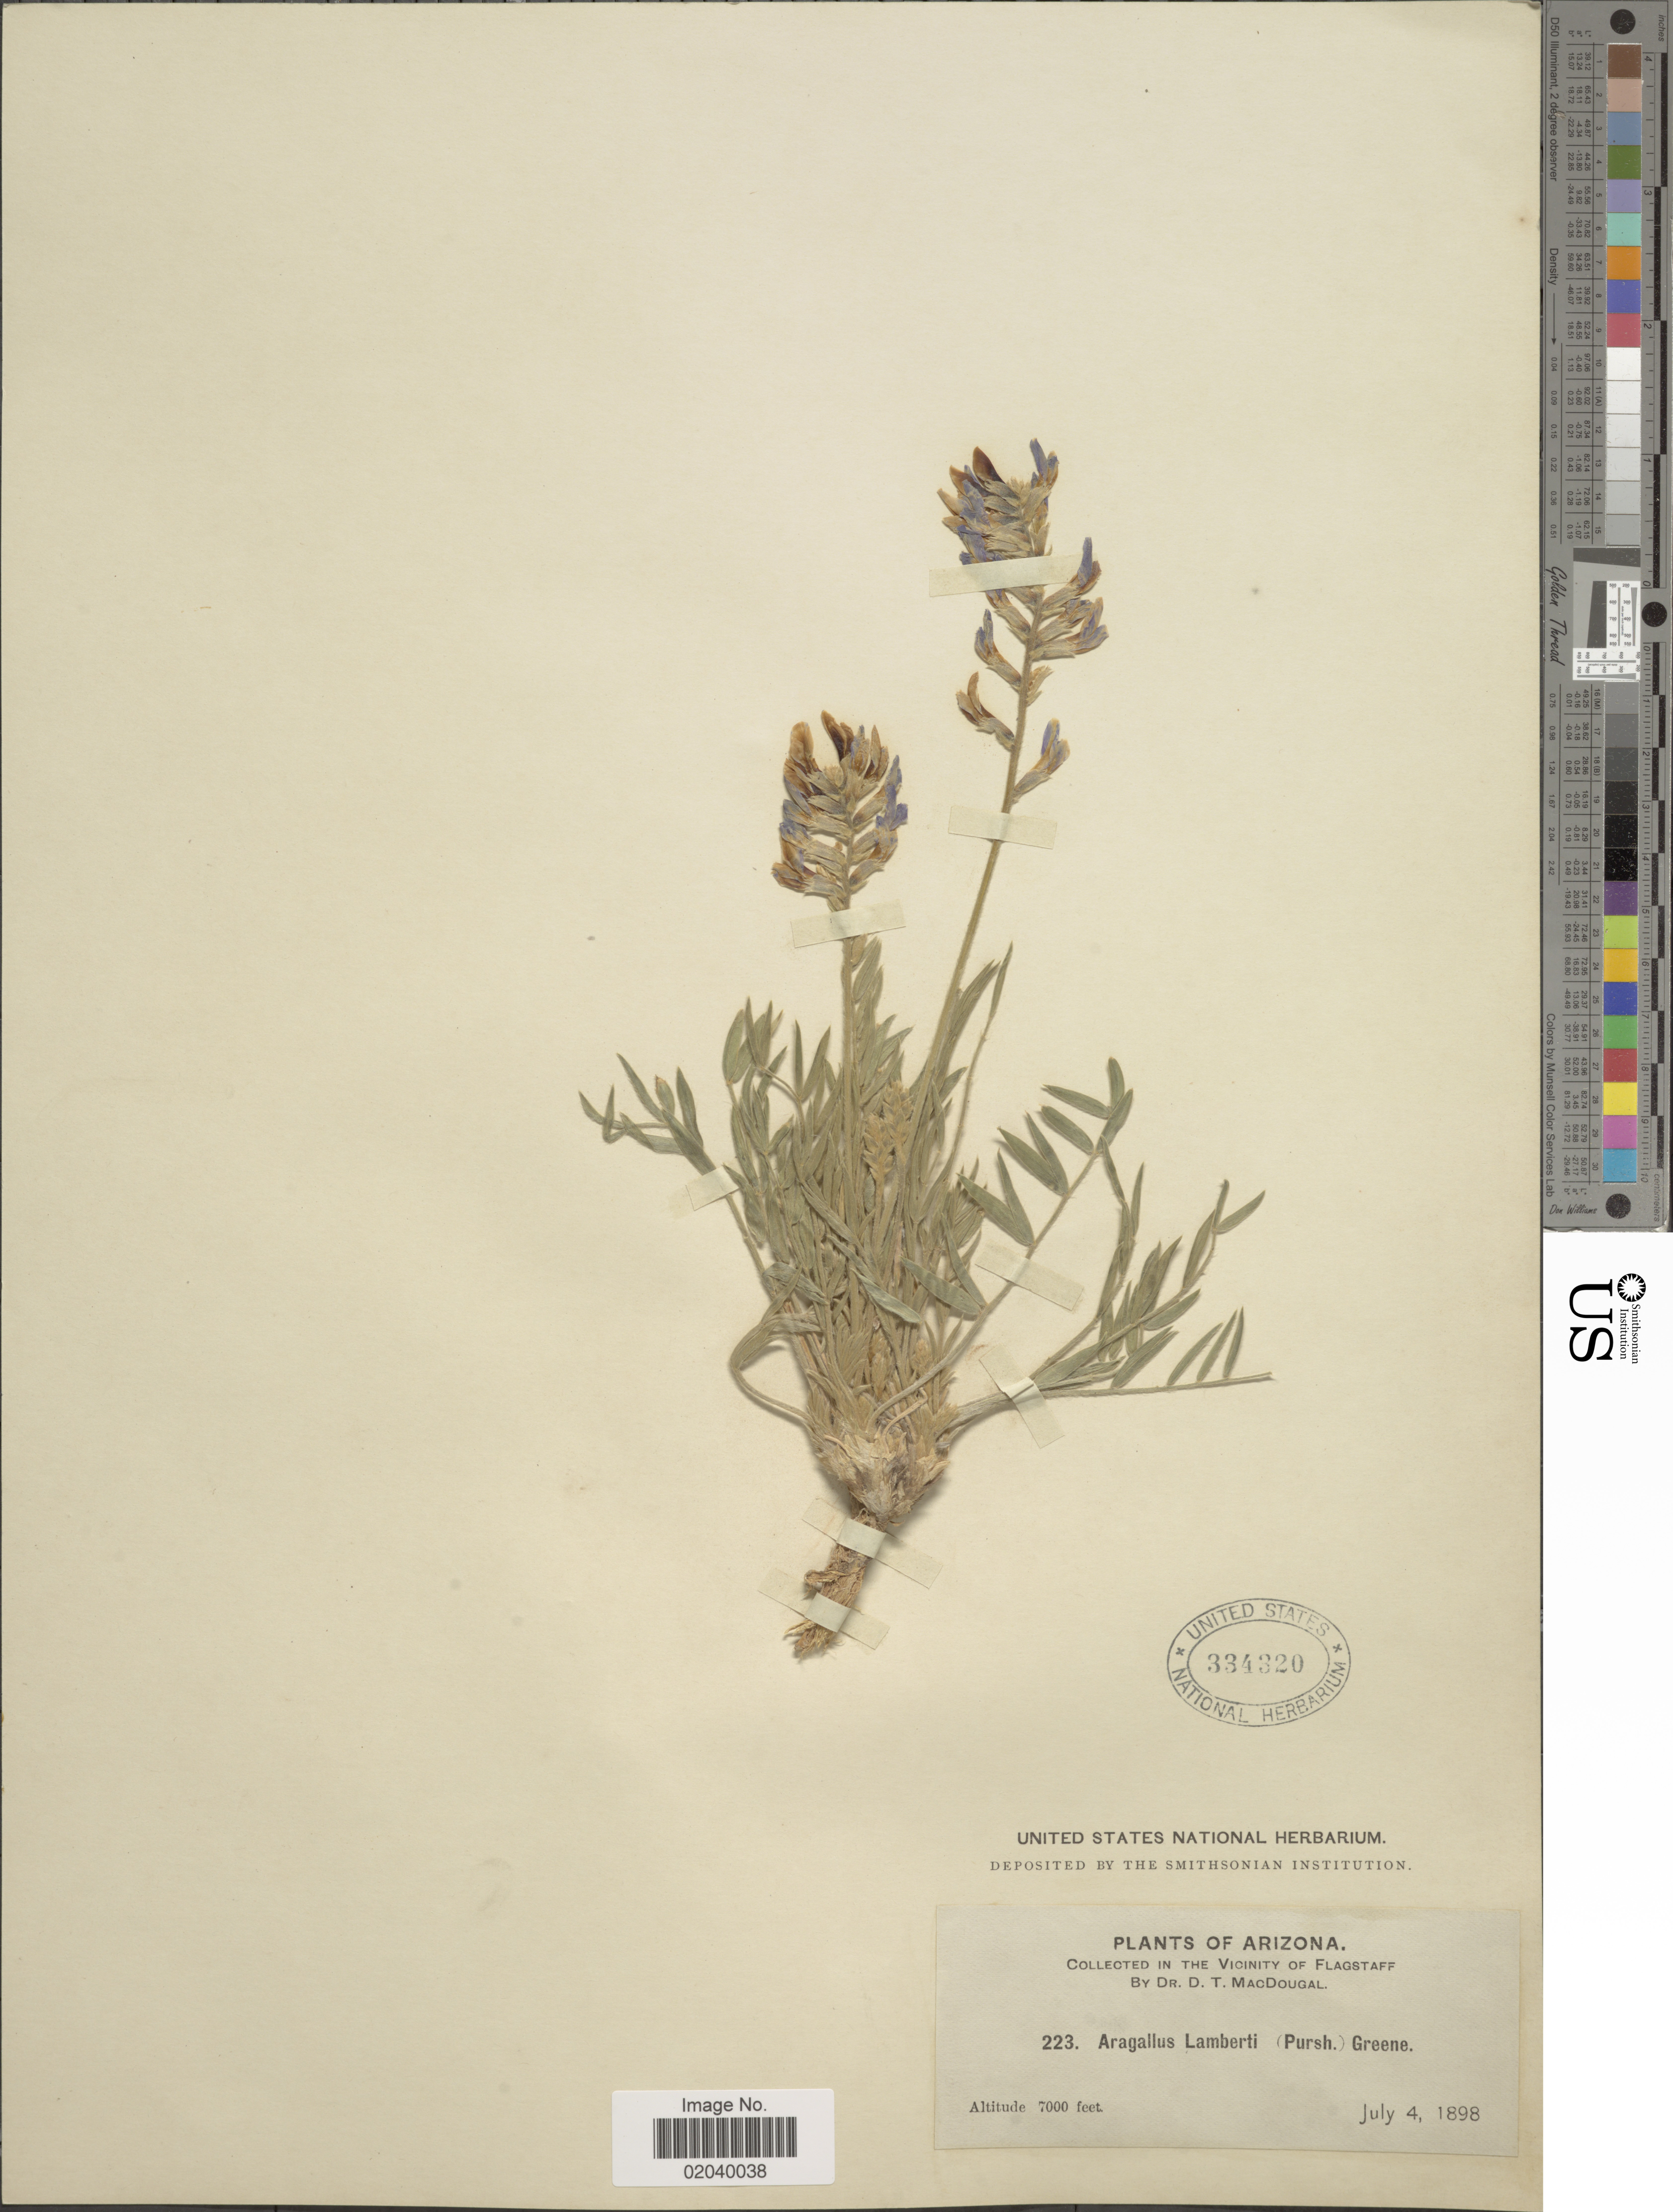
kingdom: Plantae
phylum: Tracheophyta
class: Magnoliopsida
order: Fabales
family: Fabaceae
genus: Oxytropis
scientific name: Oxytropis lambertii var. bigelovii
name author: A. Gray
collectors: D. T. MacDougal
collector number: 223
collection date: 1898-07-04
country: United States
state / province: Arizona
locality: Vicinity of Flagstaff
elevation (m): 2134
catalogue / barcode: US 334320